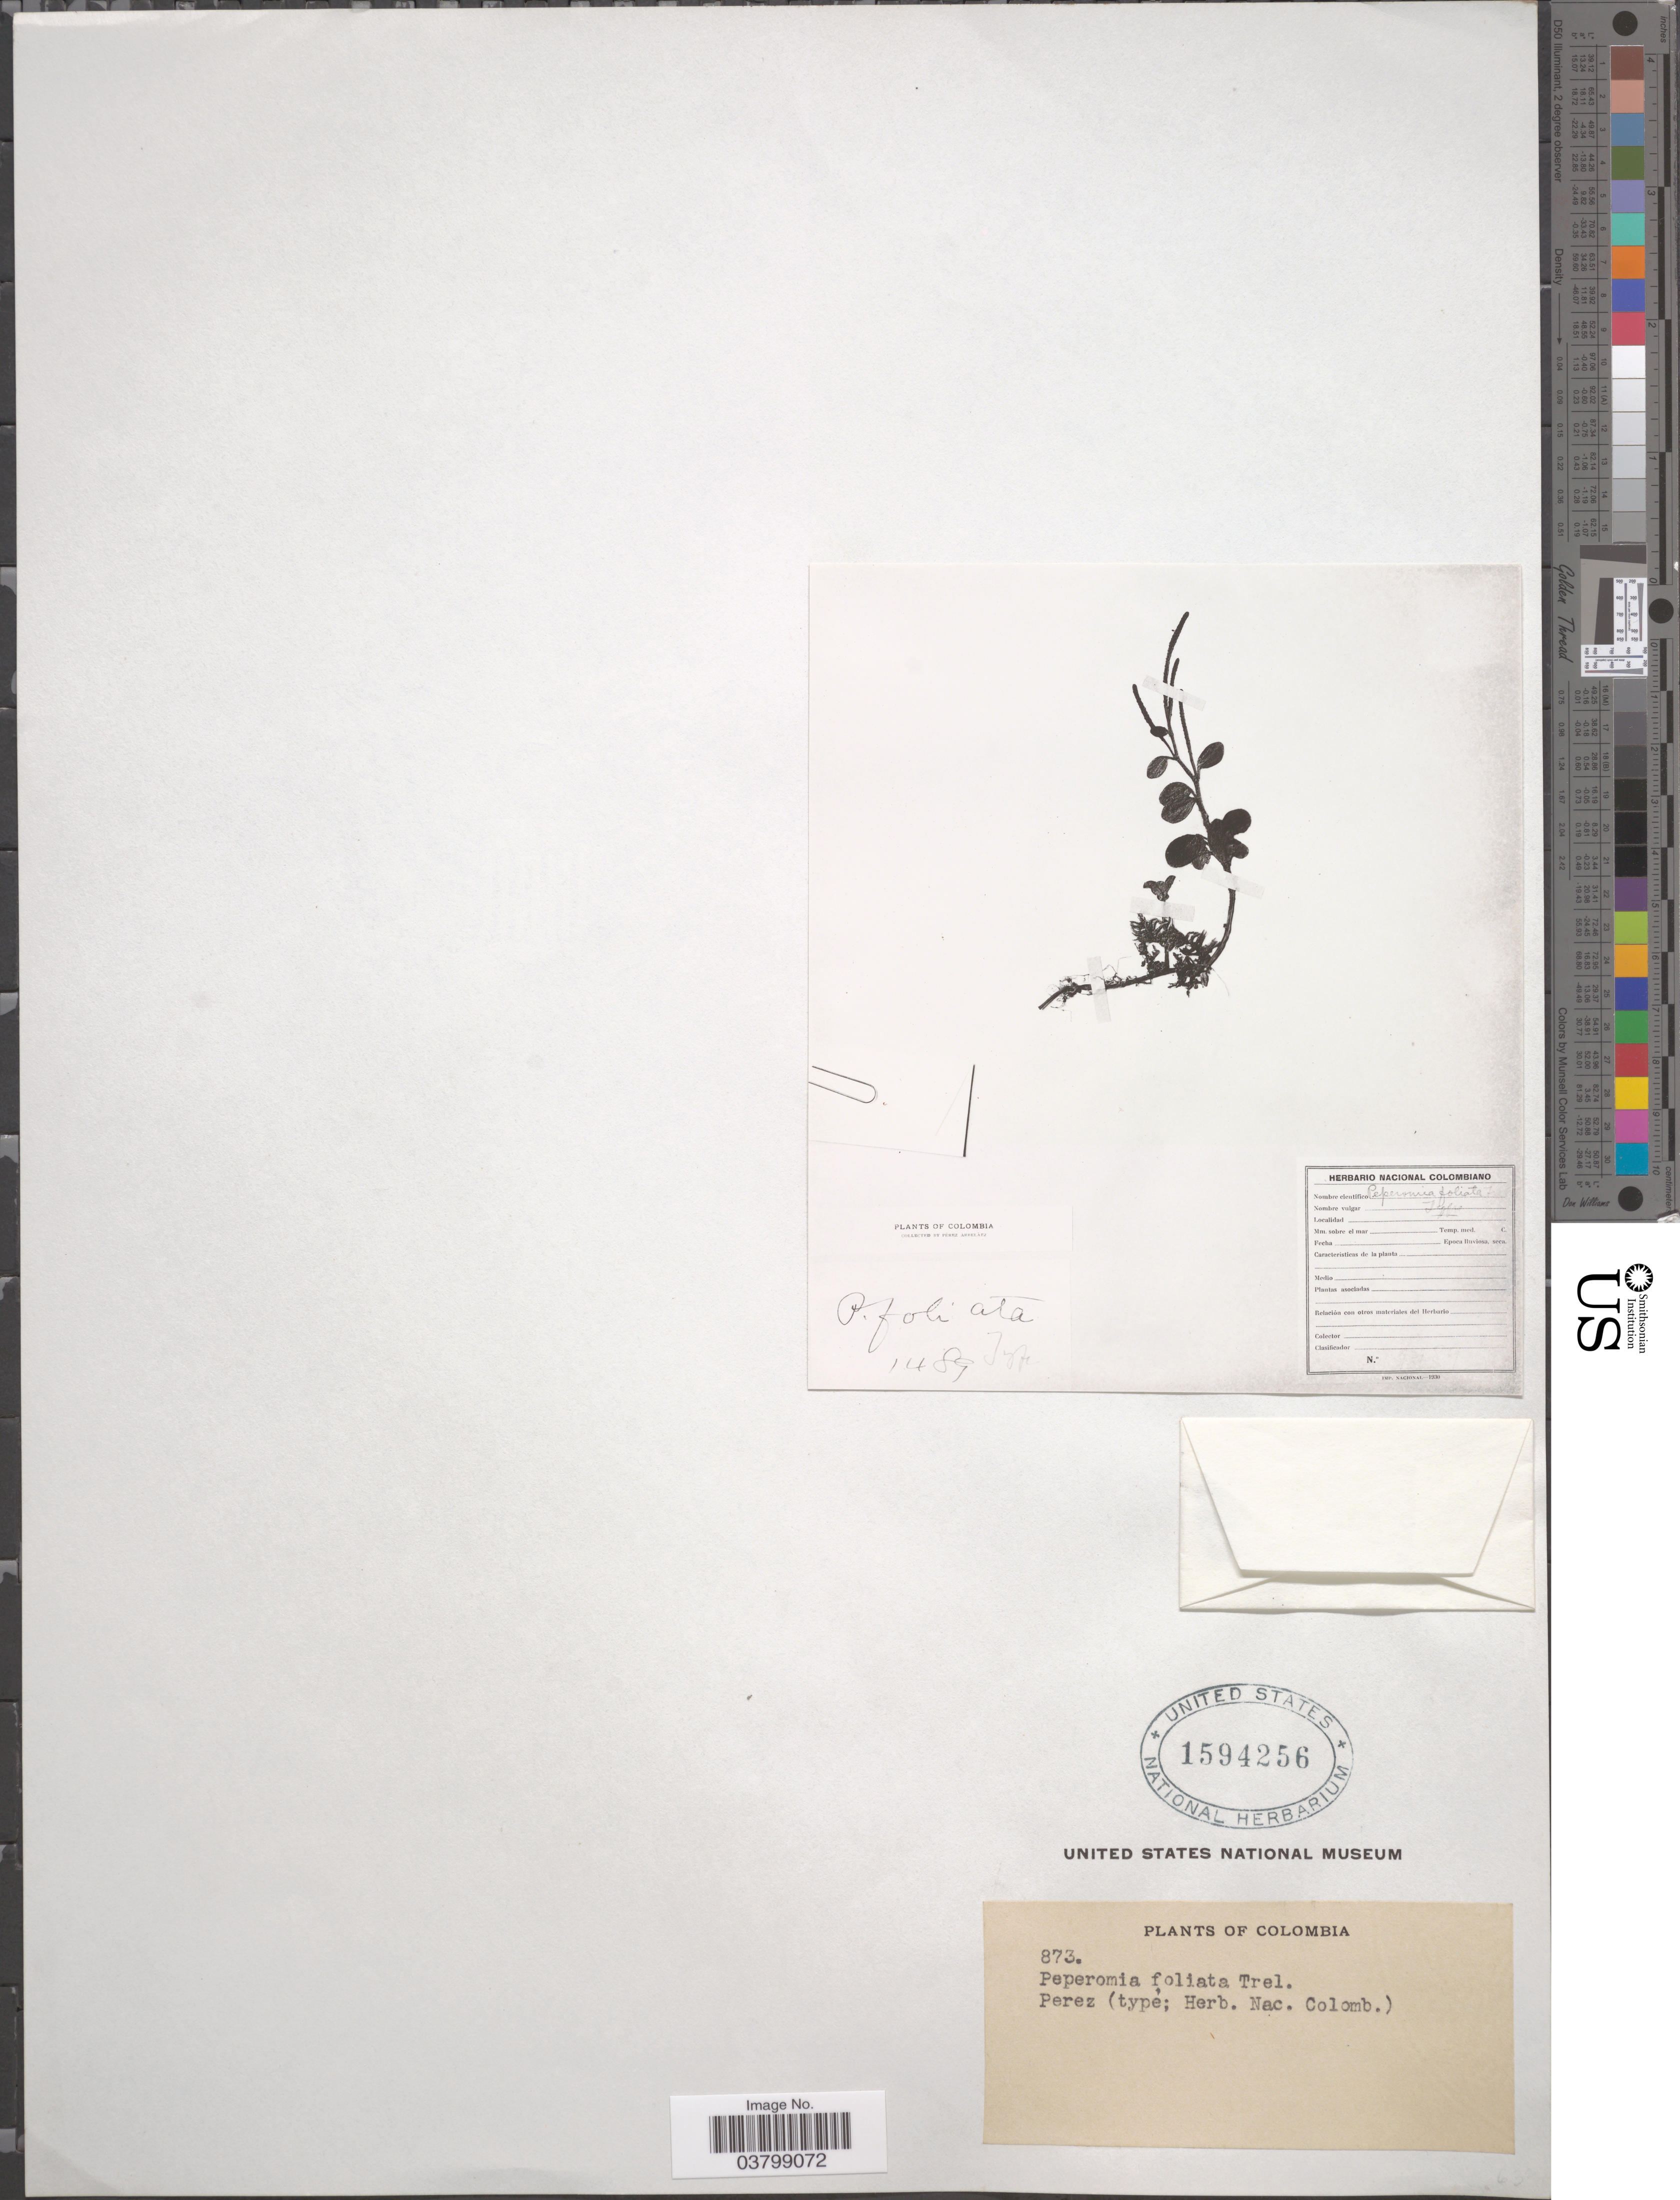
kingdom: Plantae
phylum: Tracheophyta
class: Magnoliopsida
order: Piperales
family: Piperaceae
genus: Peperomia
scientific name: Peperomia sp.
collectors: E. Pérez Arbeláez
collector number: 873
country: Colombia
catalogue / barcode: US 1594256